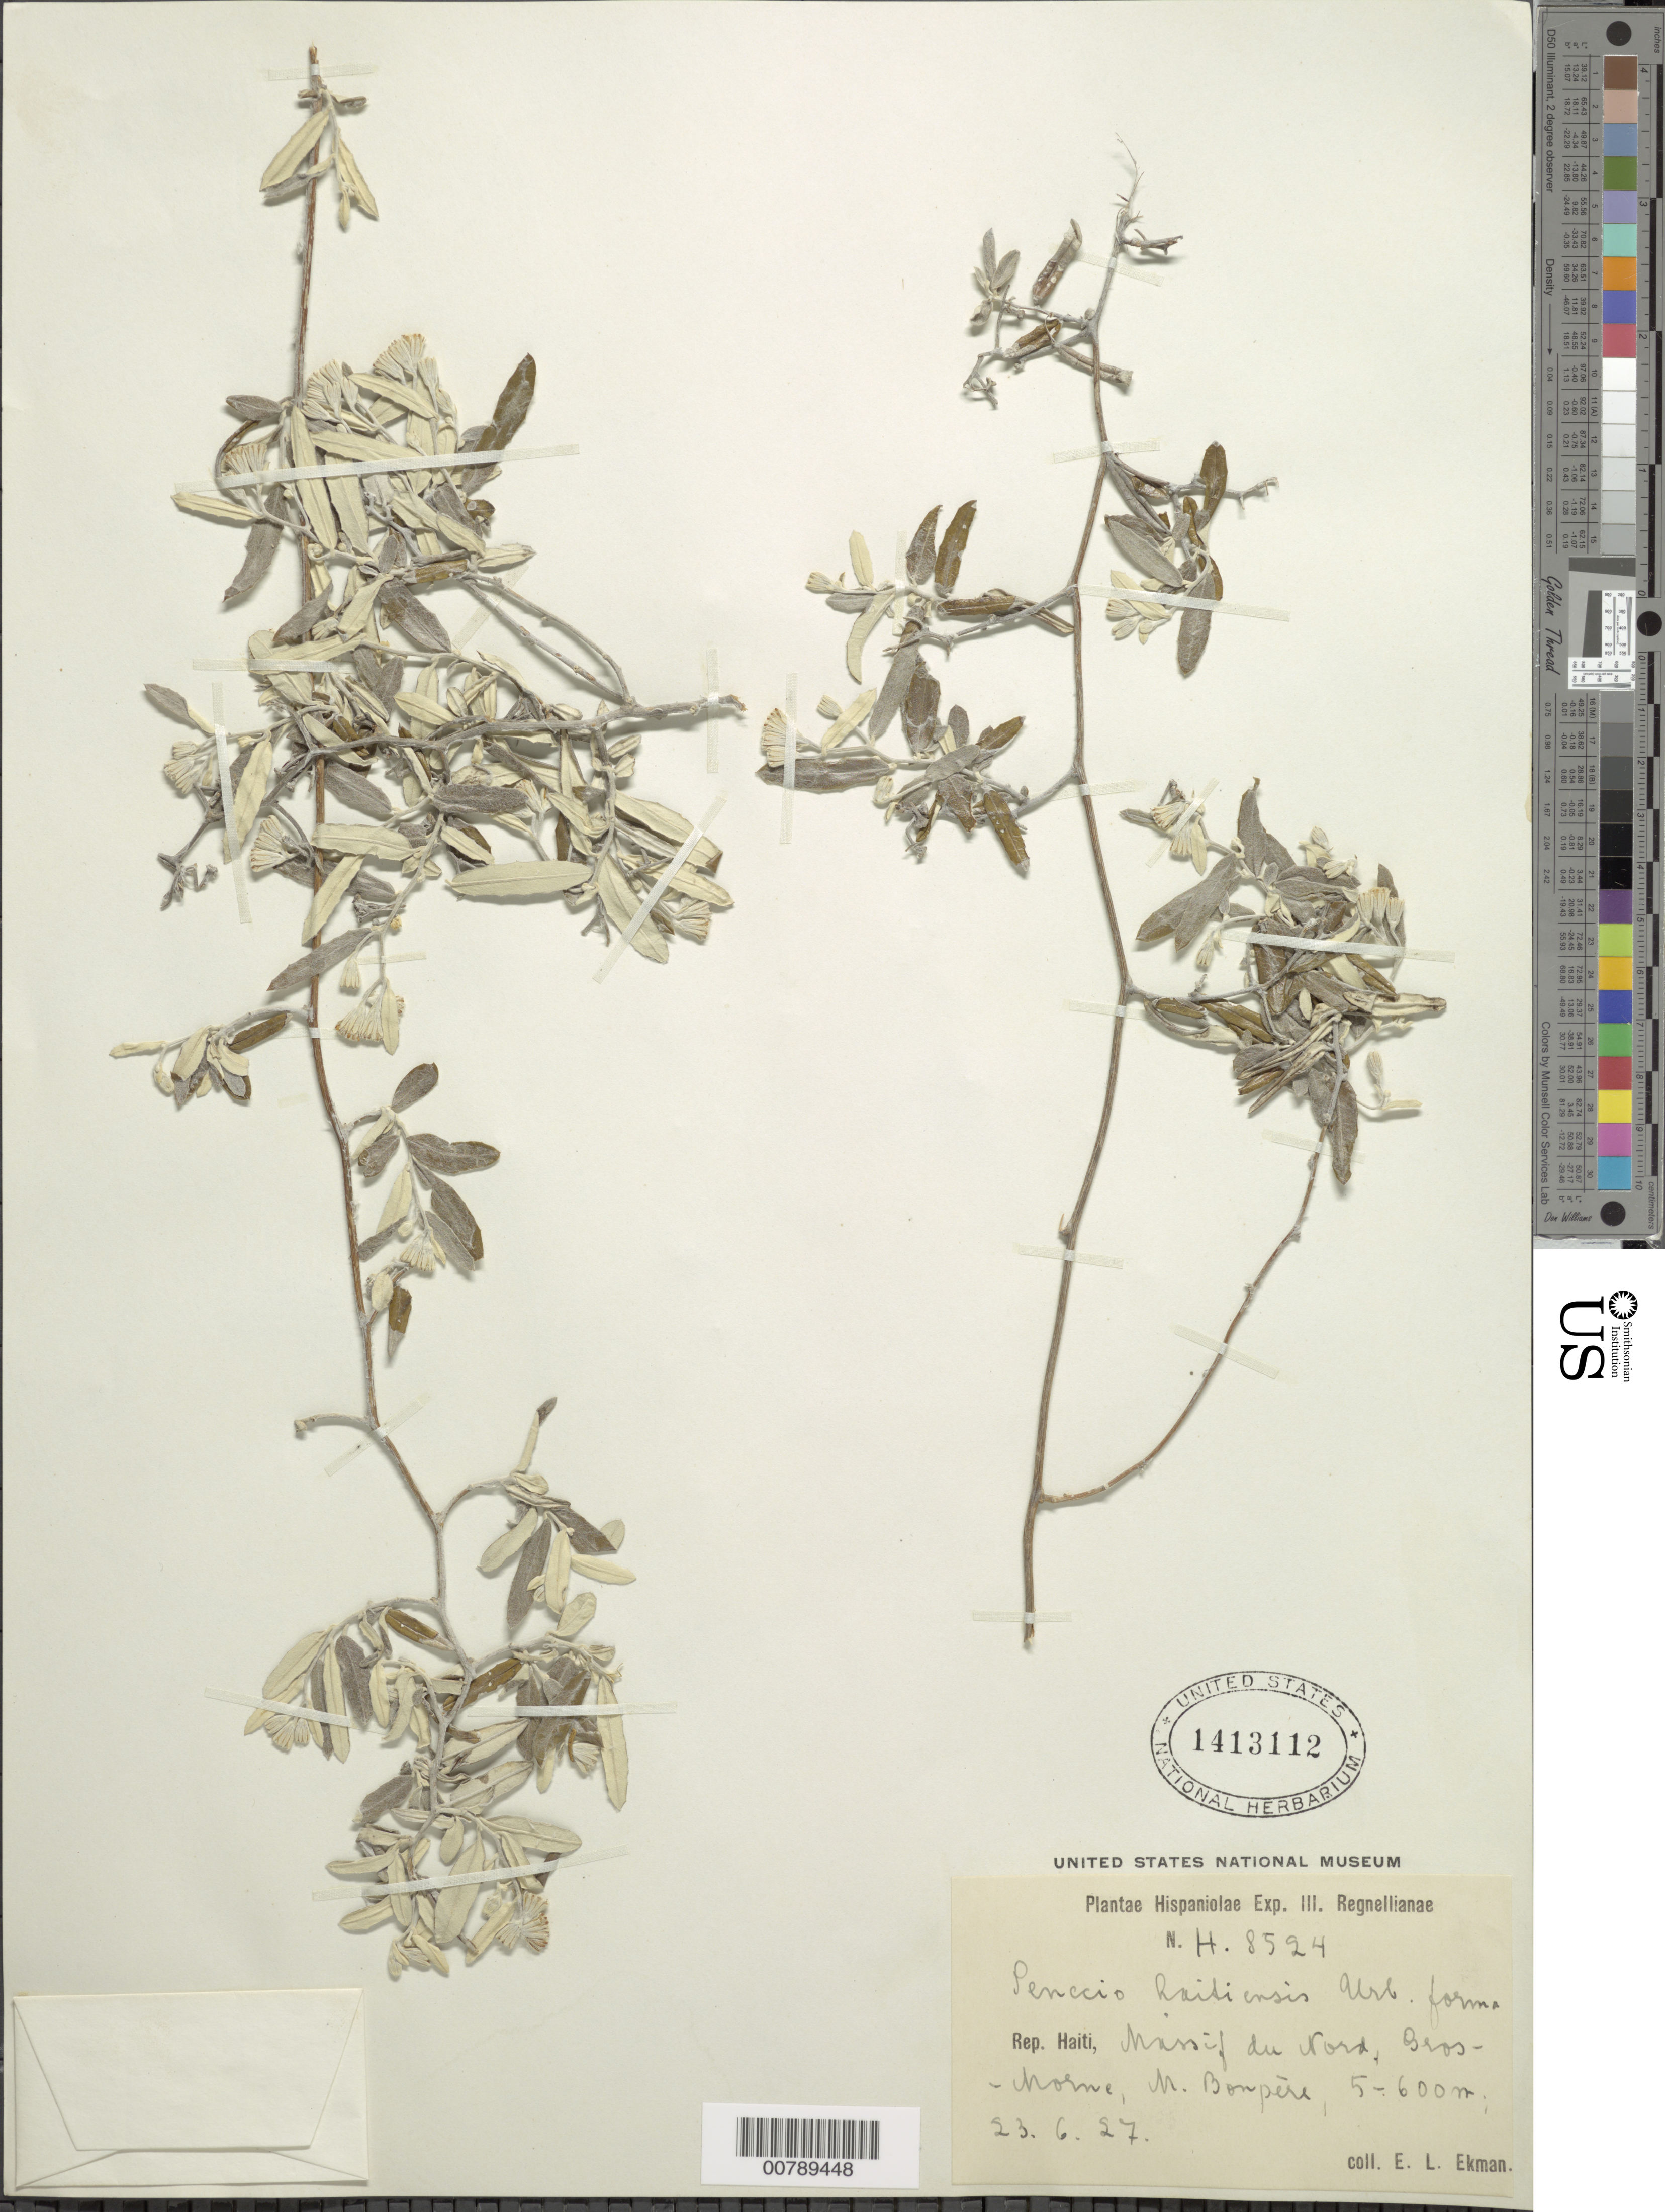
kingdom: Plantae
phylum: Tracheophyta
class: Magnoliopsida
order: Asterales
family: Asteraceae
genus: Senecio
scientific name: Senecio haitiensis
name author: Krug & Urb.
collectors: E. L. Ekman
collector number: H 8524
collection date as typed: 23 Jun 1927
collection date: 1927-06-23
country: Haiti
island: Hispaniola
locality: Massif du Nord, Gros-Morne, M. Bonpère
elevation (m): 500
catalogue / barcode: US 1413112